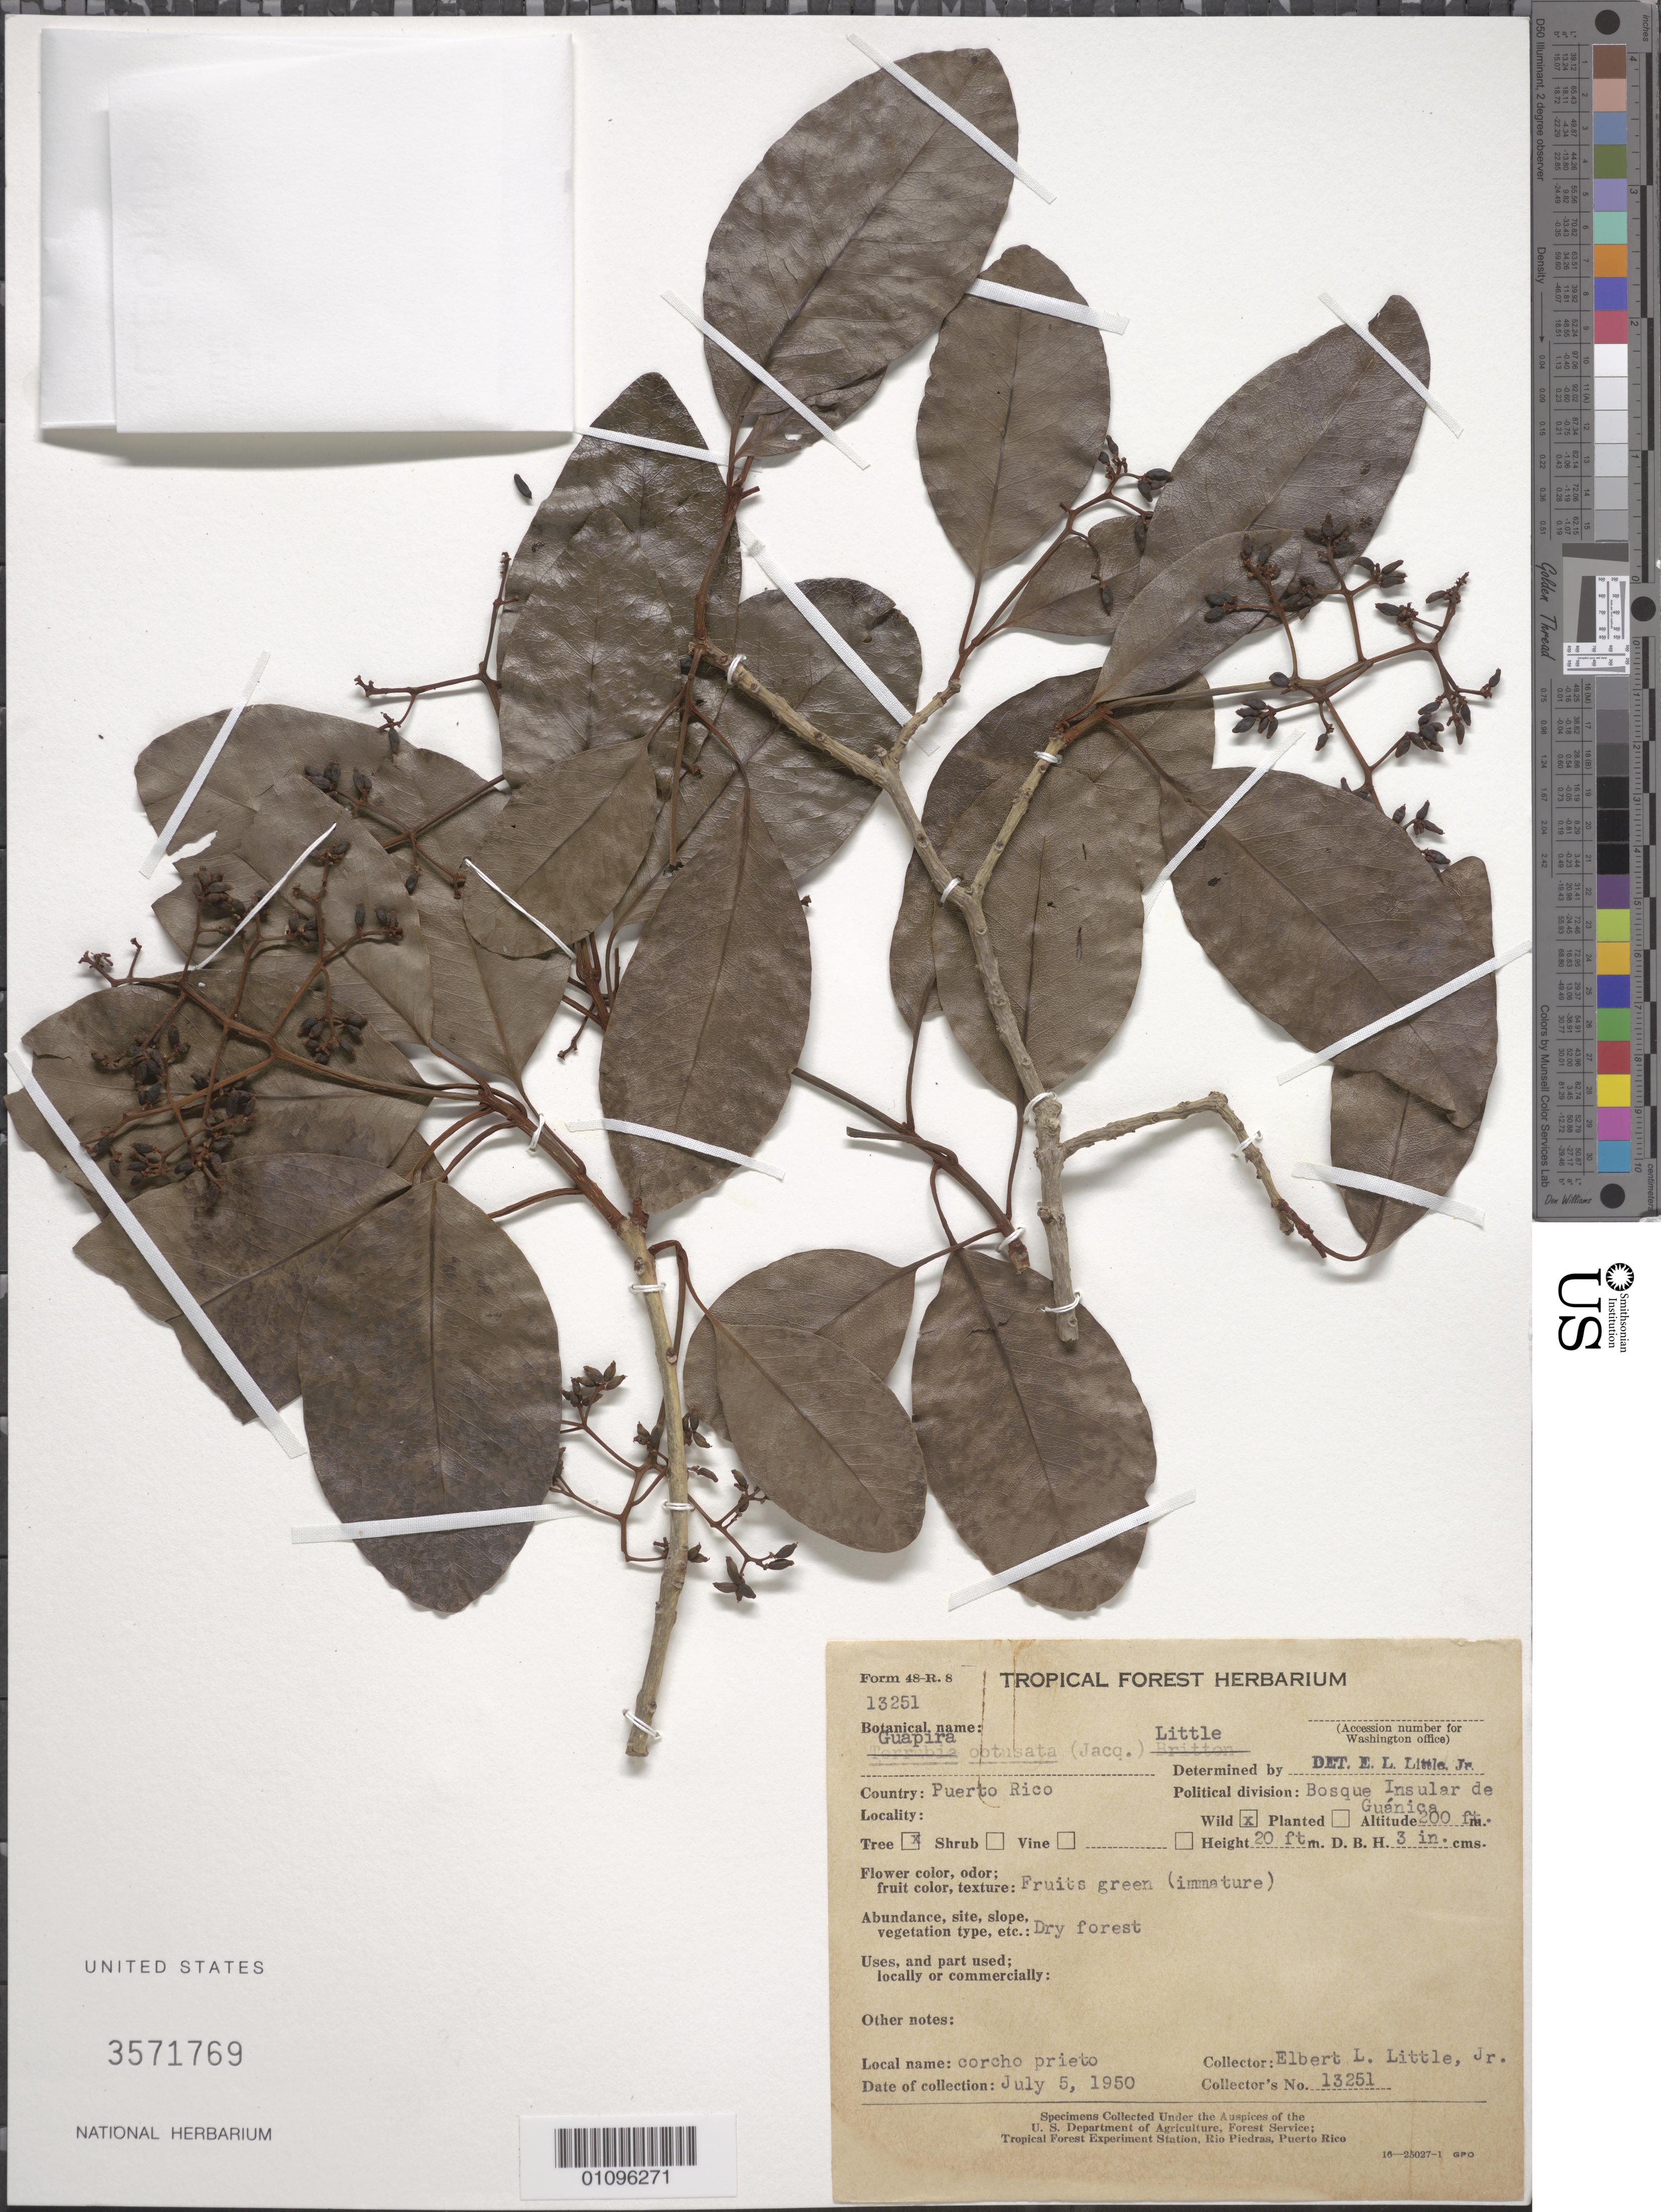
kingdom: Plantae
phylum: Tracheophyta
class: Magnoliopsida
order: Caryophyllales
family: Nyctaginaceae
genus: Guapira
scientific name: Guapira obtusata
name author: (Jacq.) Little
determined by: Little, Elbert L., Jr., (FSSR), United States Department of Agriculture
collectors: E. L. Little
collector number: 13251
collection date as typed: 05 Jul 1950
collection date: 1950-07-05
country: Puerto Rico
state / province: Guánica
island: Puerto Rico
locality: Bosque Insular de Guánica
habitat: Dry forest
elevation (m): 61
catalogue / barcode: US 3571769